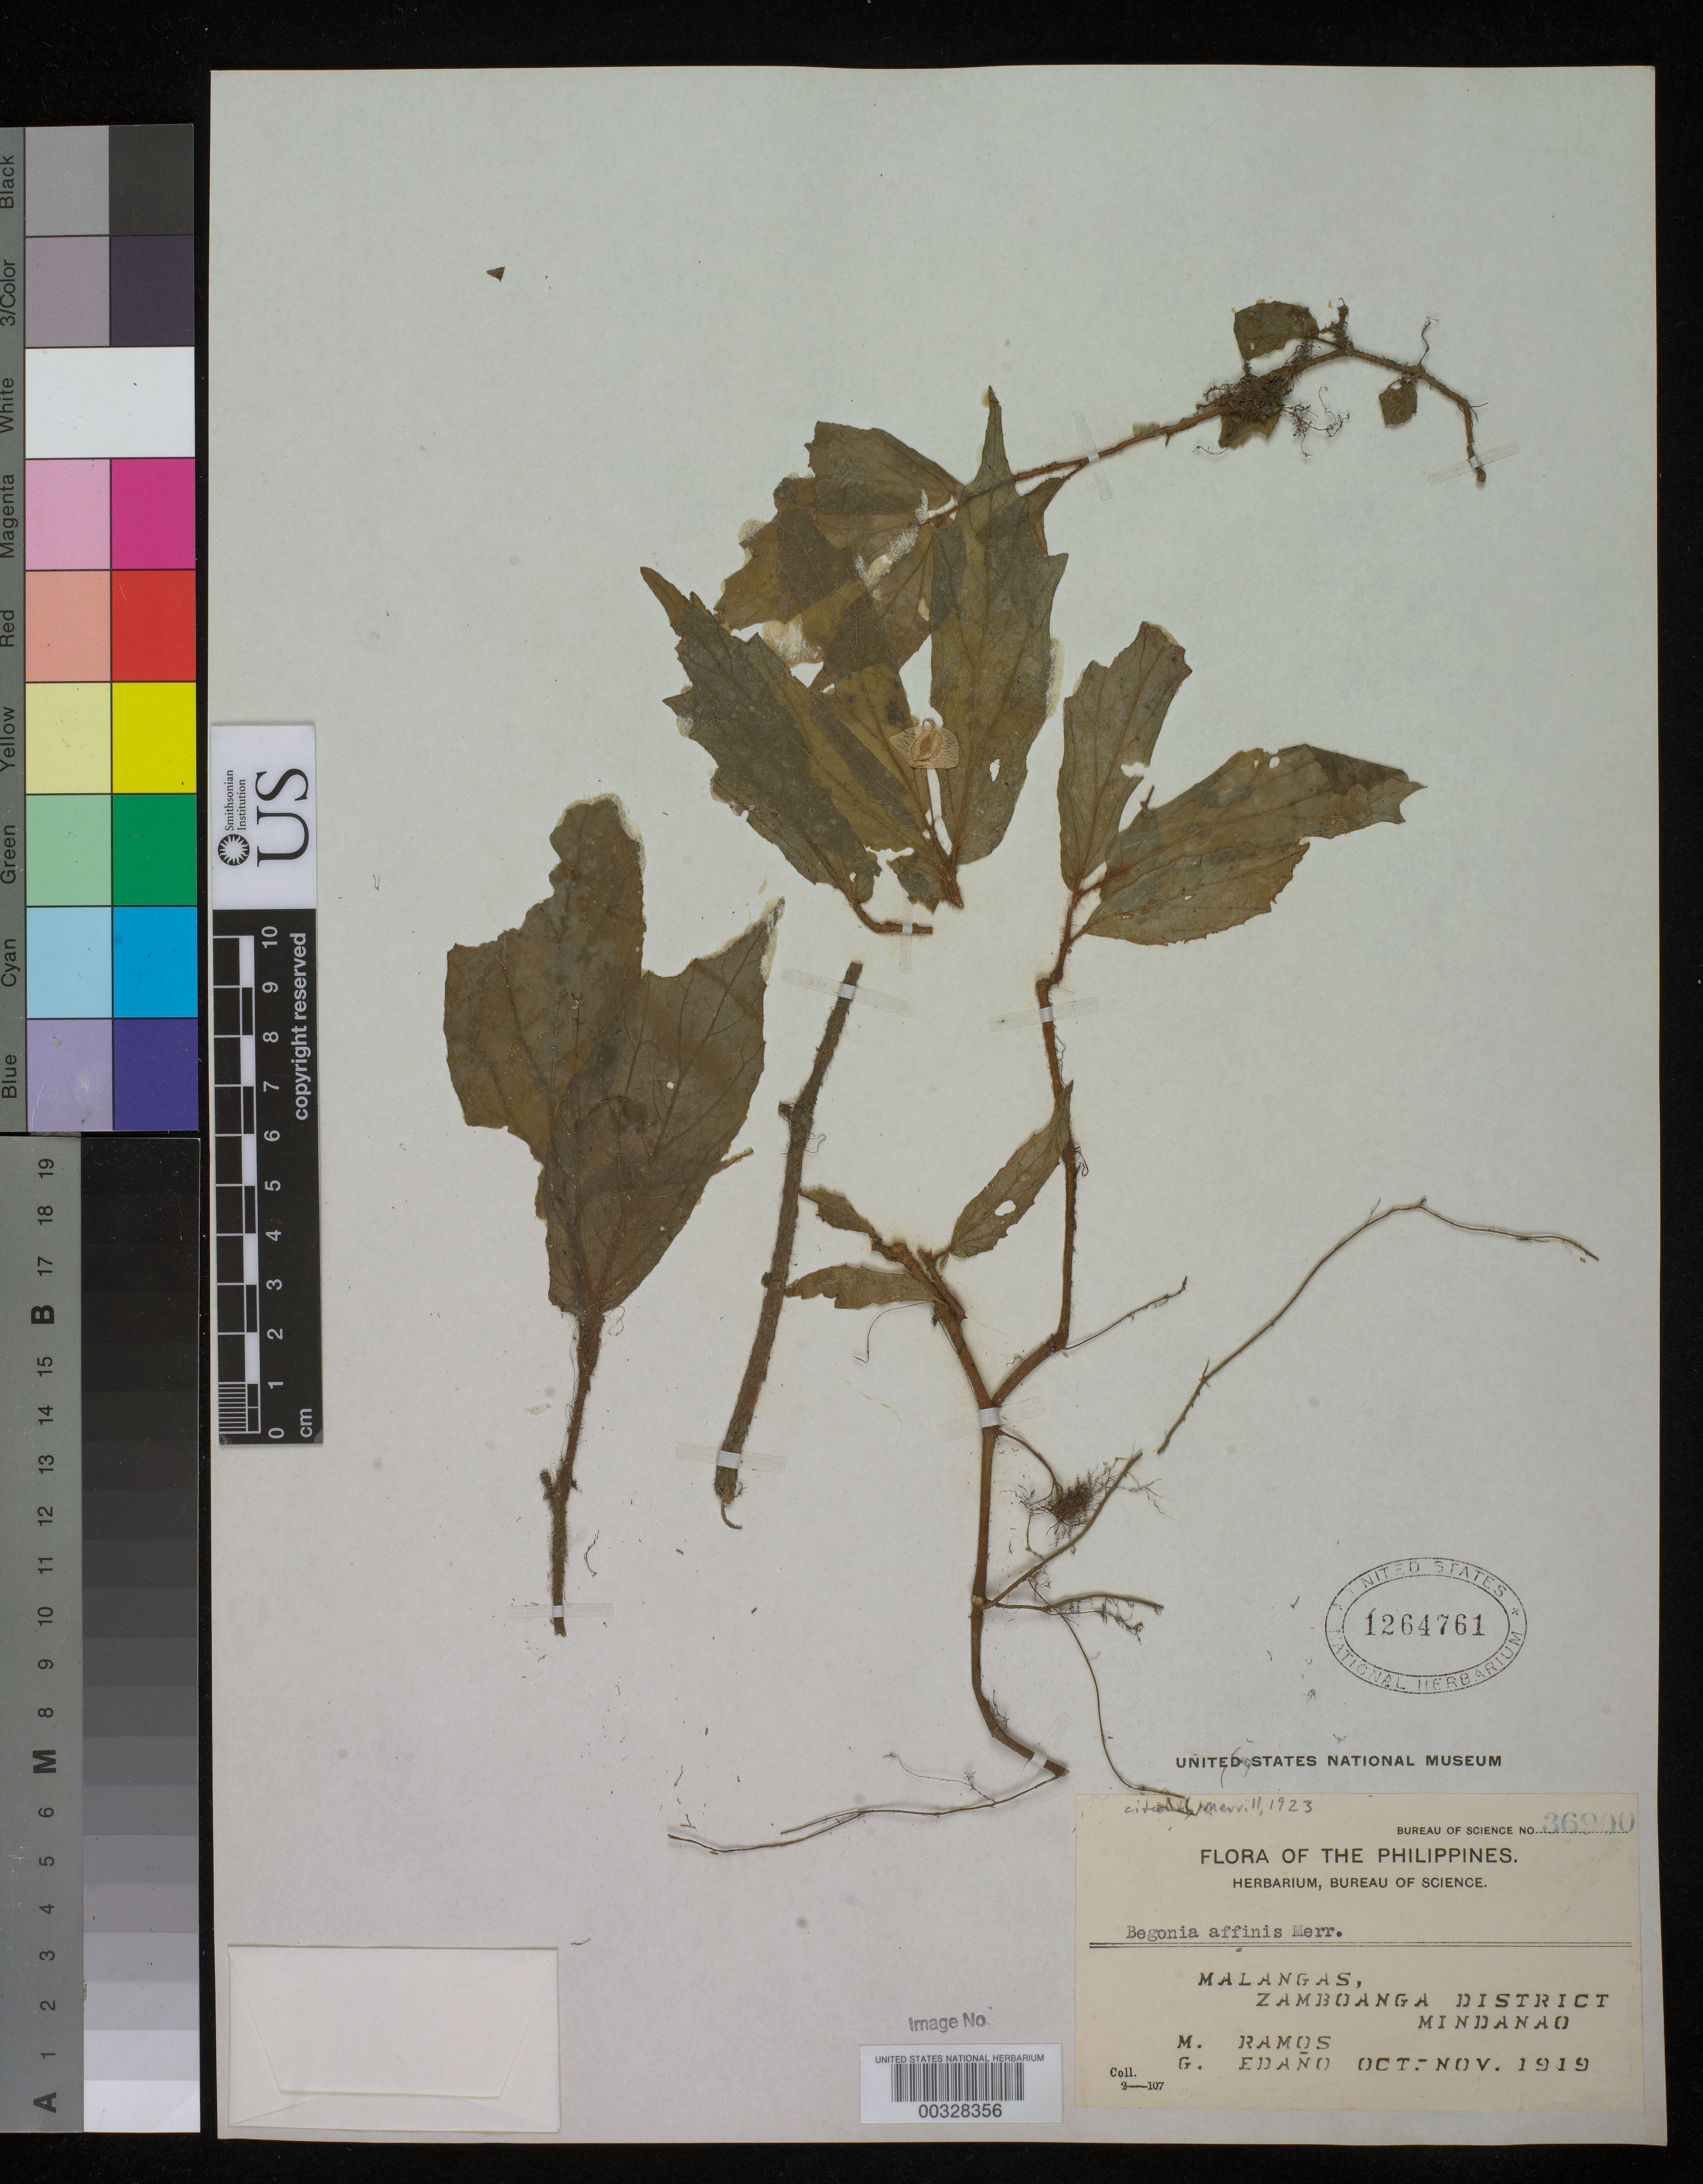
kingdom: Plantae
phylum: Tracheophyta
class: Magnoliopsida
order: Cucurbitales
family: Begoniaceae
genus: Begonia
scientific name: Begonia affinis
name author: Merr.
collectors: M. Ramos & G. E. Edaño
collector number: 36900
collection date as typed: Oct 1919 to -- Nov 1919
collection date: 1919-10/1919-11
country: Philippines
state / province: Zamboanga Peninsula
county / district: Zamboanga del Norte / Zamboanga del Sur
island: Mindanao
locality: Malangas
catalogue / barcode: US 1264761